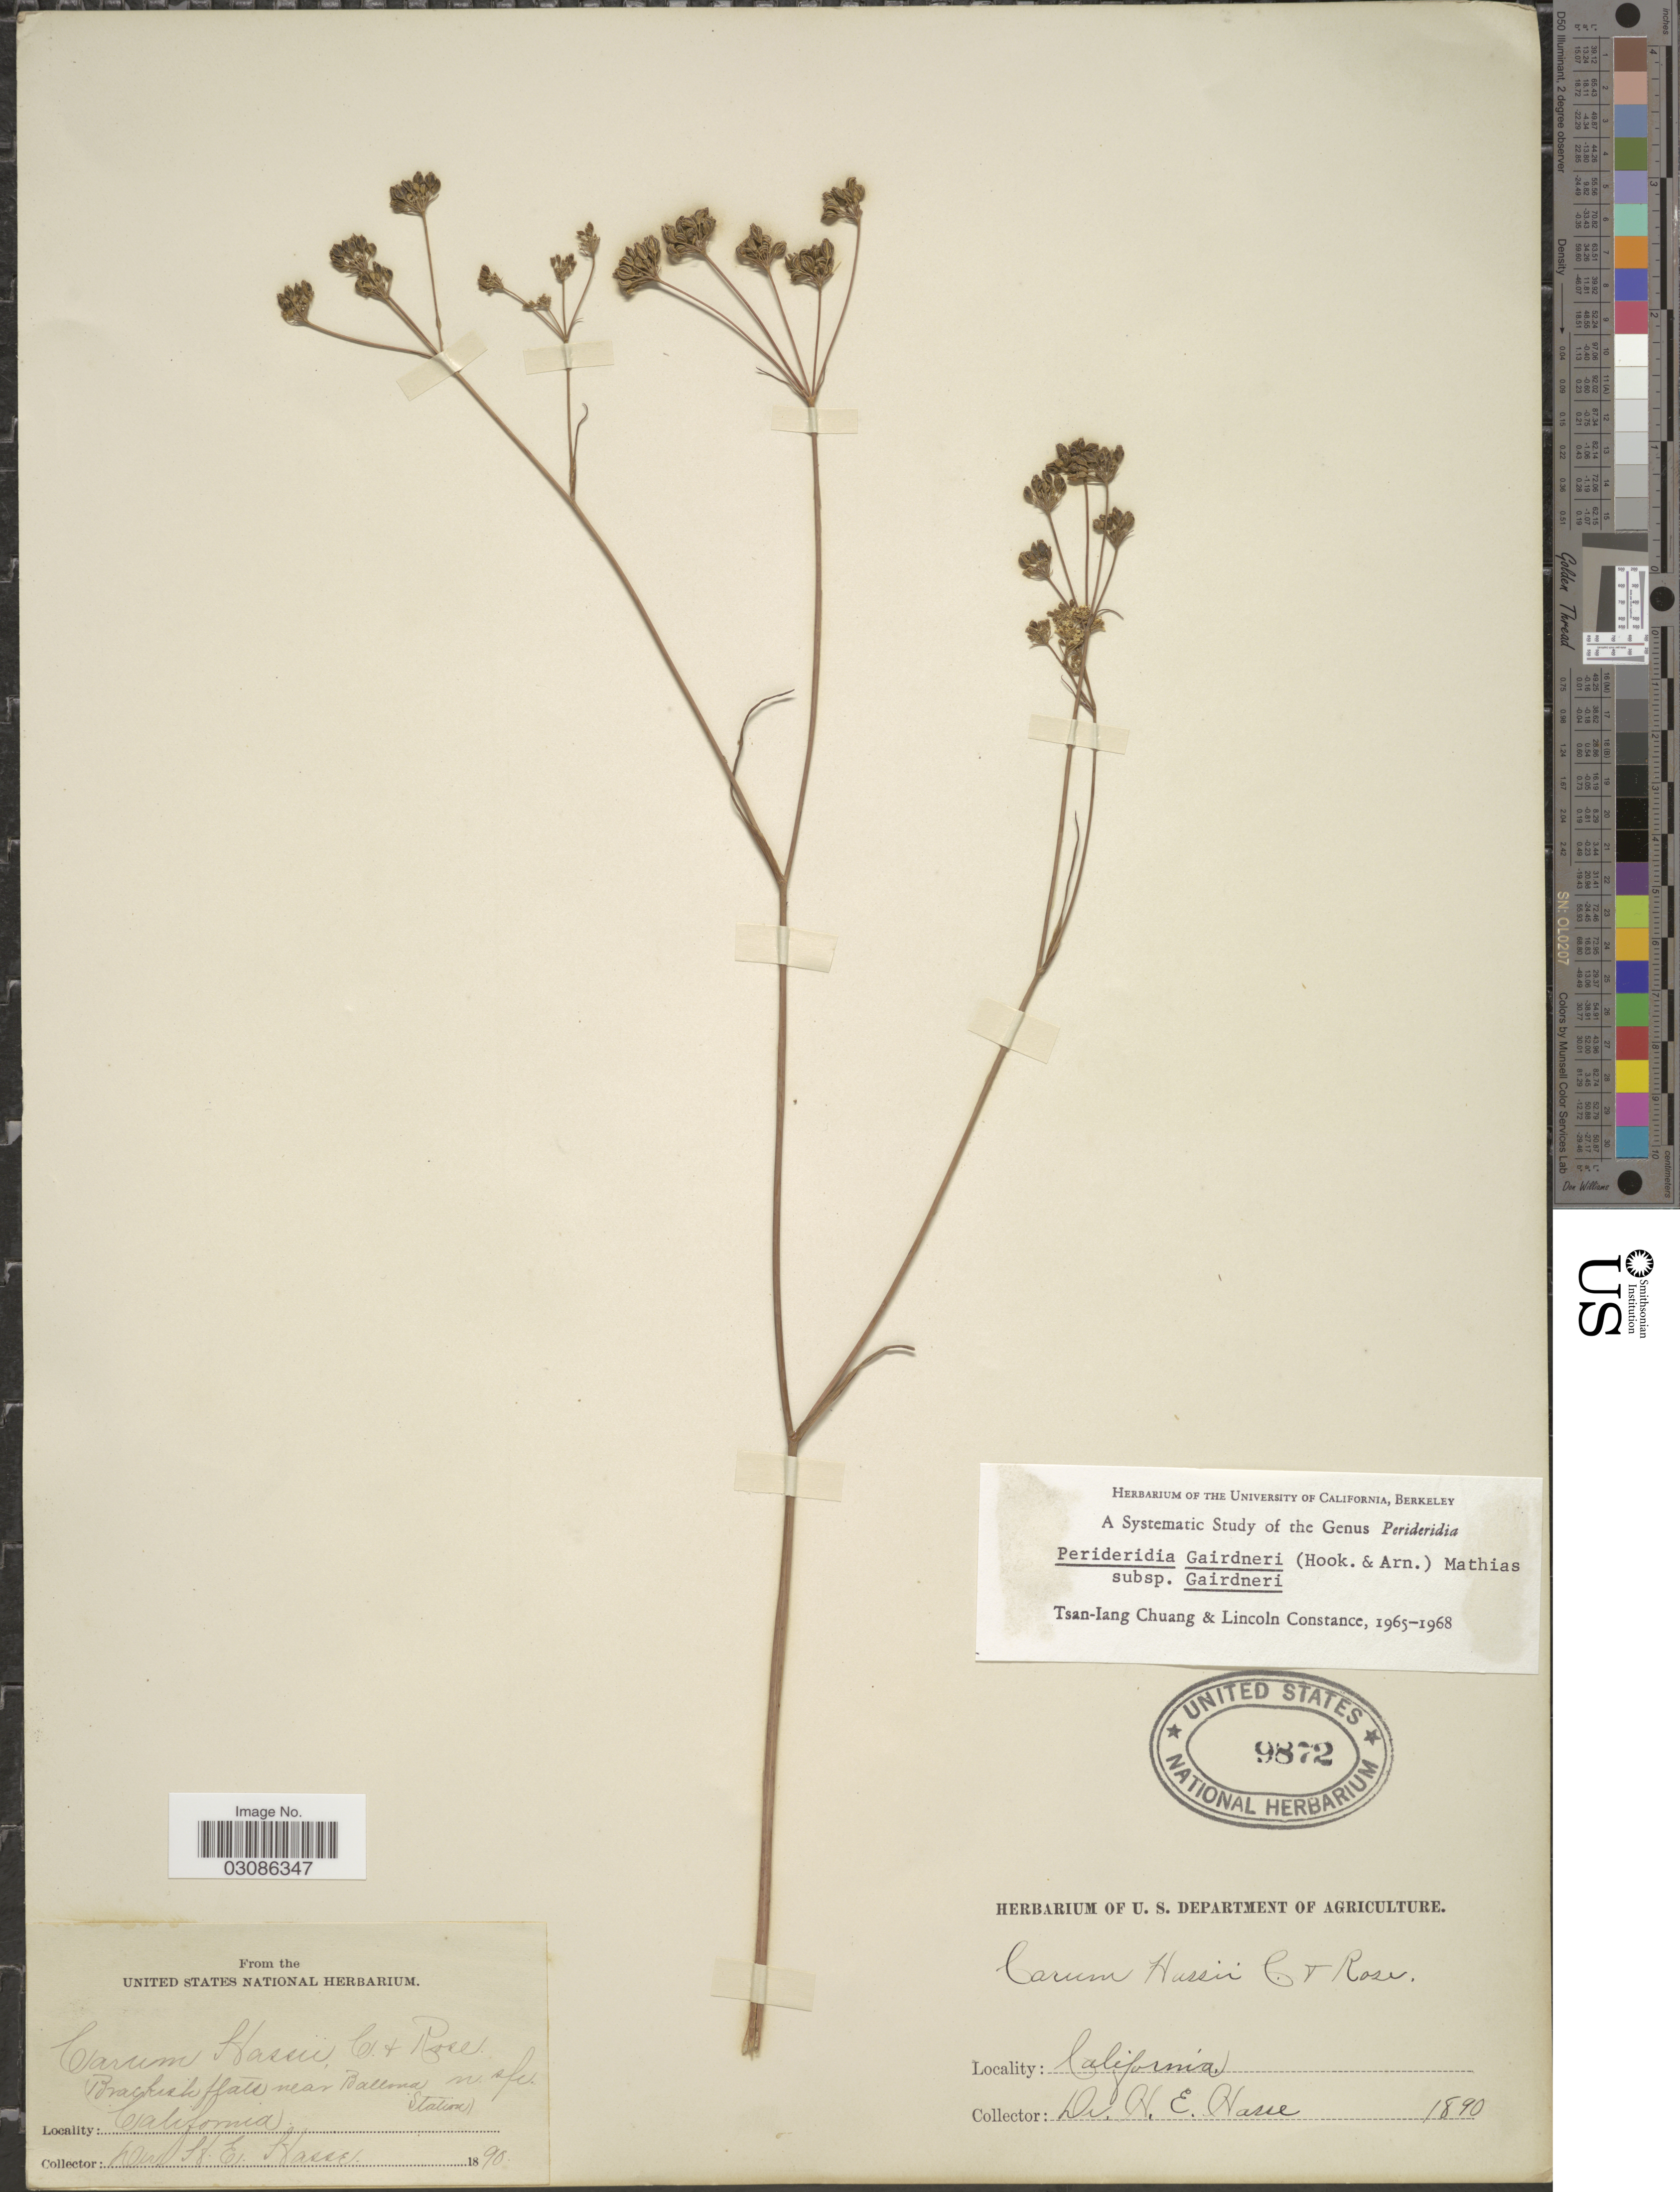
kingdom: Plantae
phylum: Tracheophyta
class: Magnoliopsida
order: Apiales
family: Apiaceae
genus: Perideridia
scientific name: Perideridia gairdneri subsp. gairdneri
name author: (Hook. & Arn.) Mathias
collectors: H. E. Hasse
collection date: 1890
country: United States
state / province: California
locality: Brackish flats near Ballona Station.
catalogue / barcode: US 9872